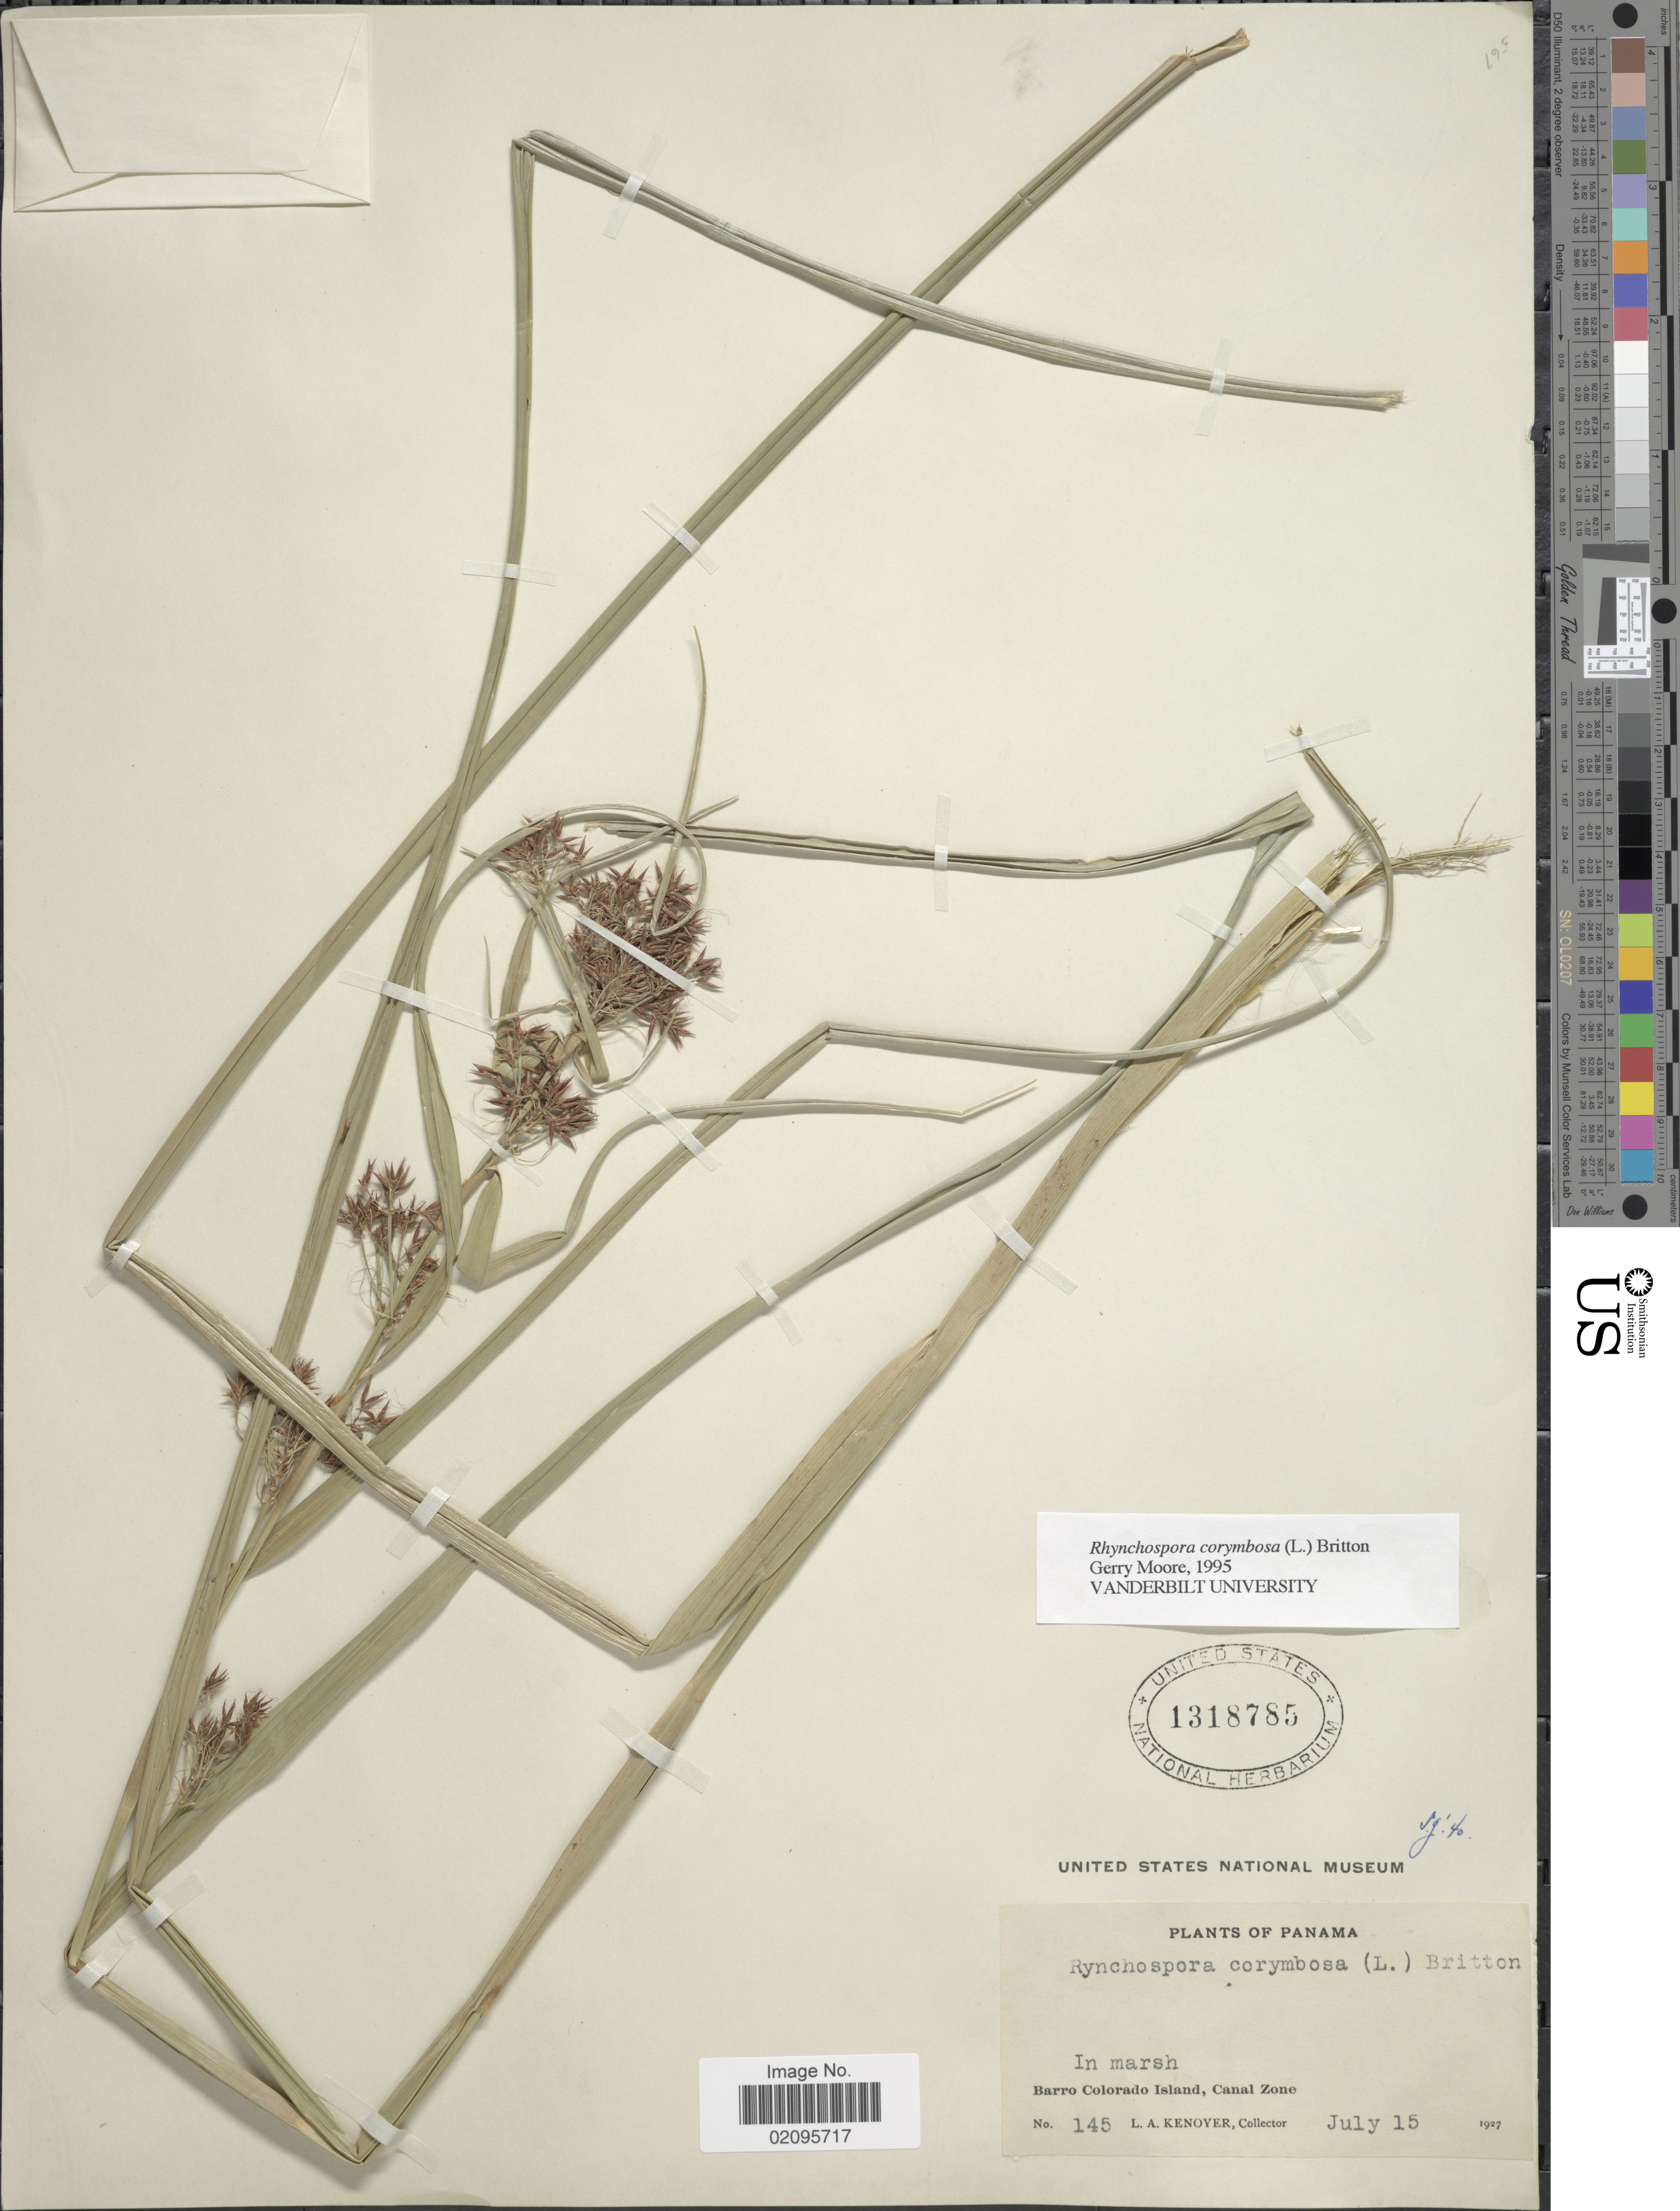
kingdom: Plantae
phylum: Tracheophyta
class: Liliopsida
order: Poales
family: Cyperaceae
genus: Rhynchospora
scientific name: Rhynchospora corymbosa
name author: (L.) Britton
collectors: L. A. Kenoyer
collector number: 145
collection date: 1927-07-15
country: Panama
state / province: Panamá Oeste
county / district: Canal Zone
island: Barro Colorado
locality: In marsh, Barro Colorado Island, Canal Zone.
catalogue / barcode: US 1318785